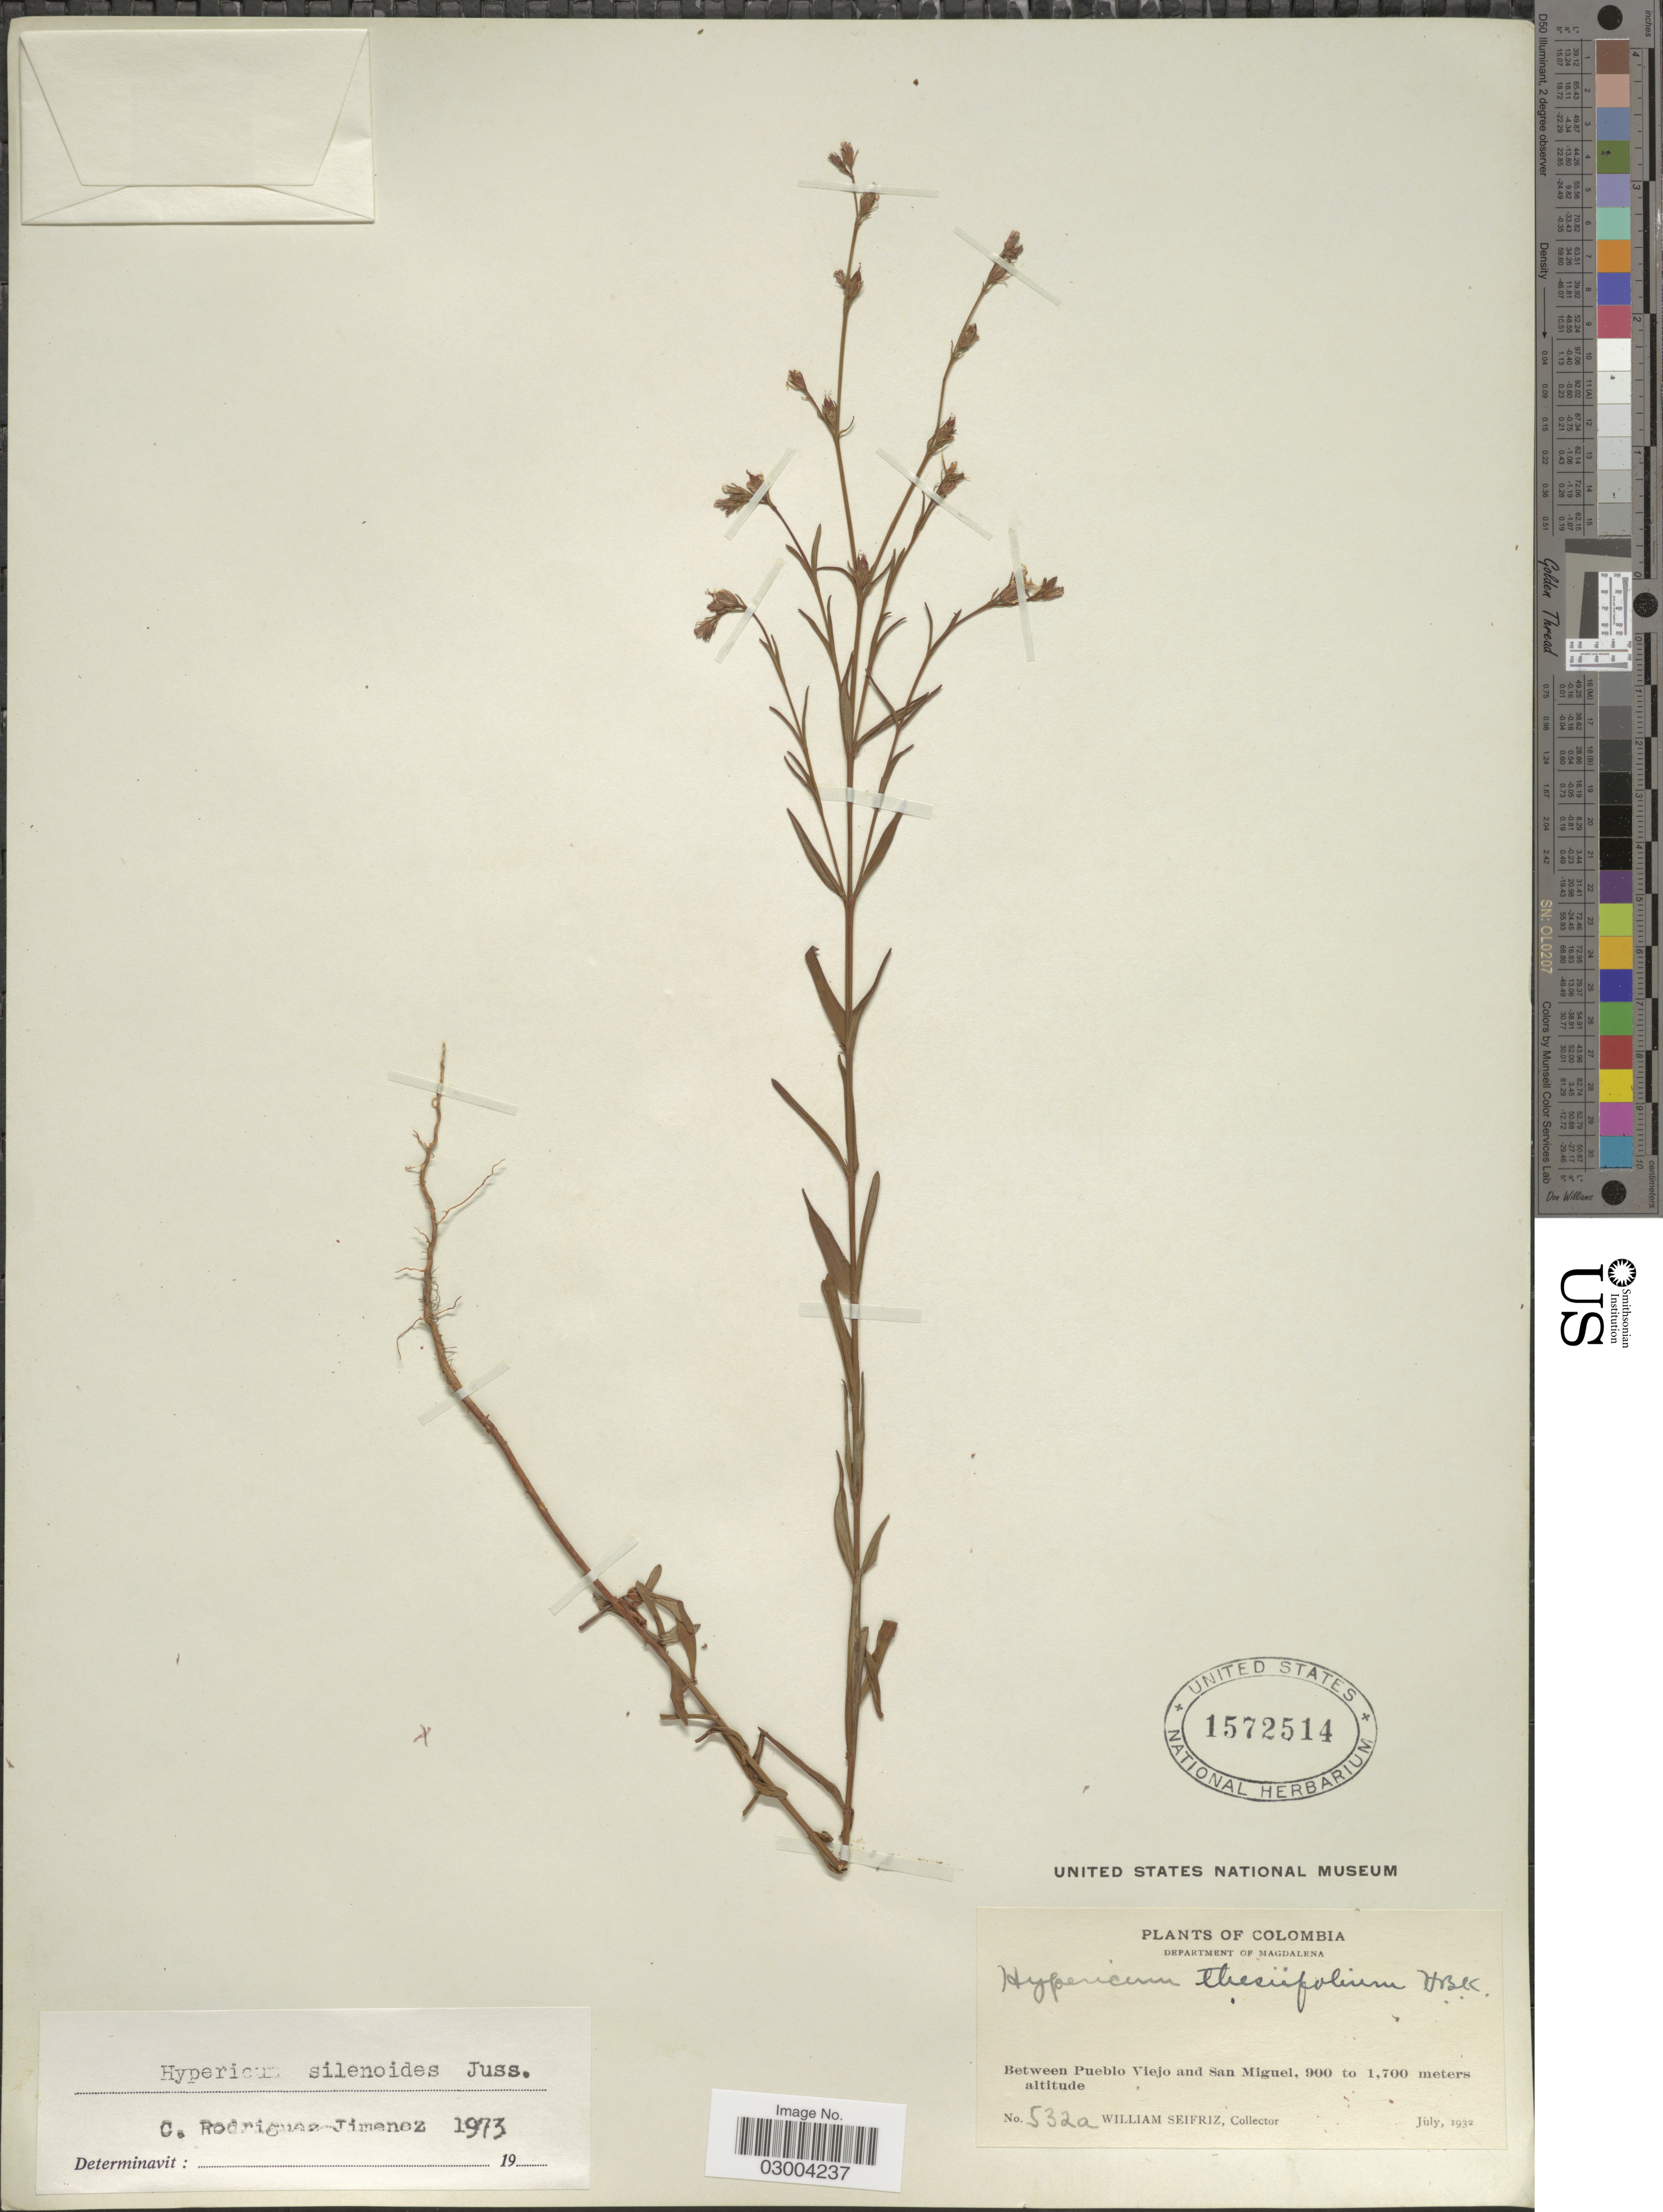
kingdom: Plantae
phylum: Tracheophyta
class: Magnoliopsida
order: Malpighiales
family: Hypericaceae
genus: Hypericum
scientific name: Hypericum silenoides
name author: Juss.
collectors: W. Seifriz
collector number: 532a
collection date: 1932-07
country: Colombia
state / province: Magdalena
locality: Departmento of Magdalena. Between Pueblo Viejo and San Miguel.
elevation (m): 900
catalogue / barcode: US 1572514